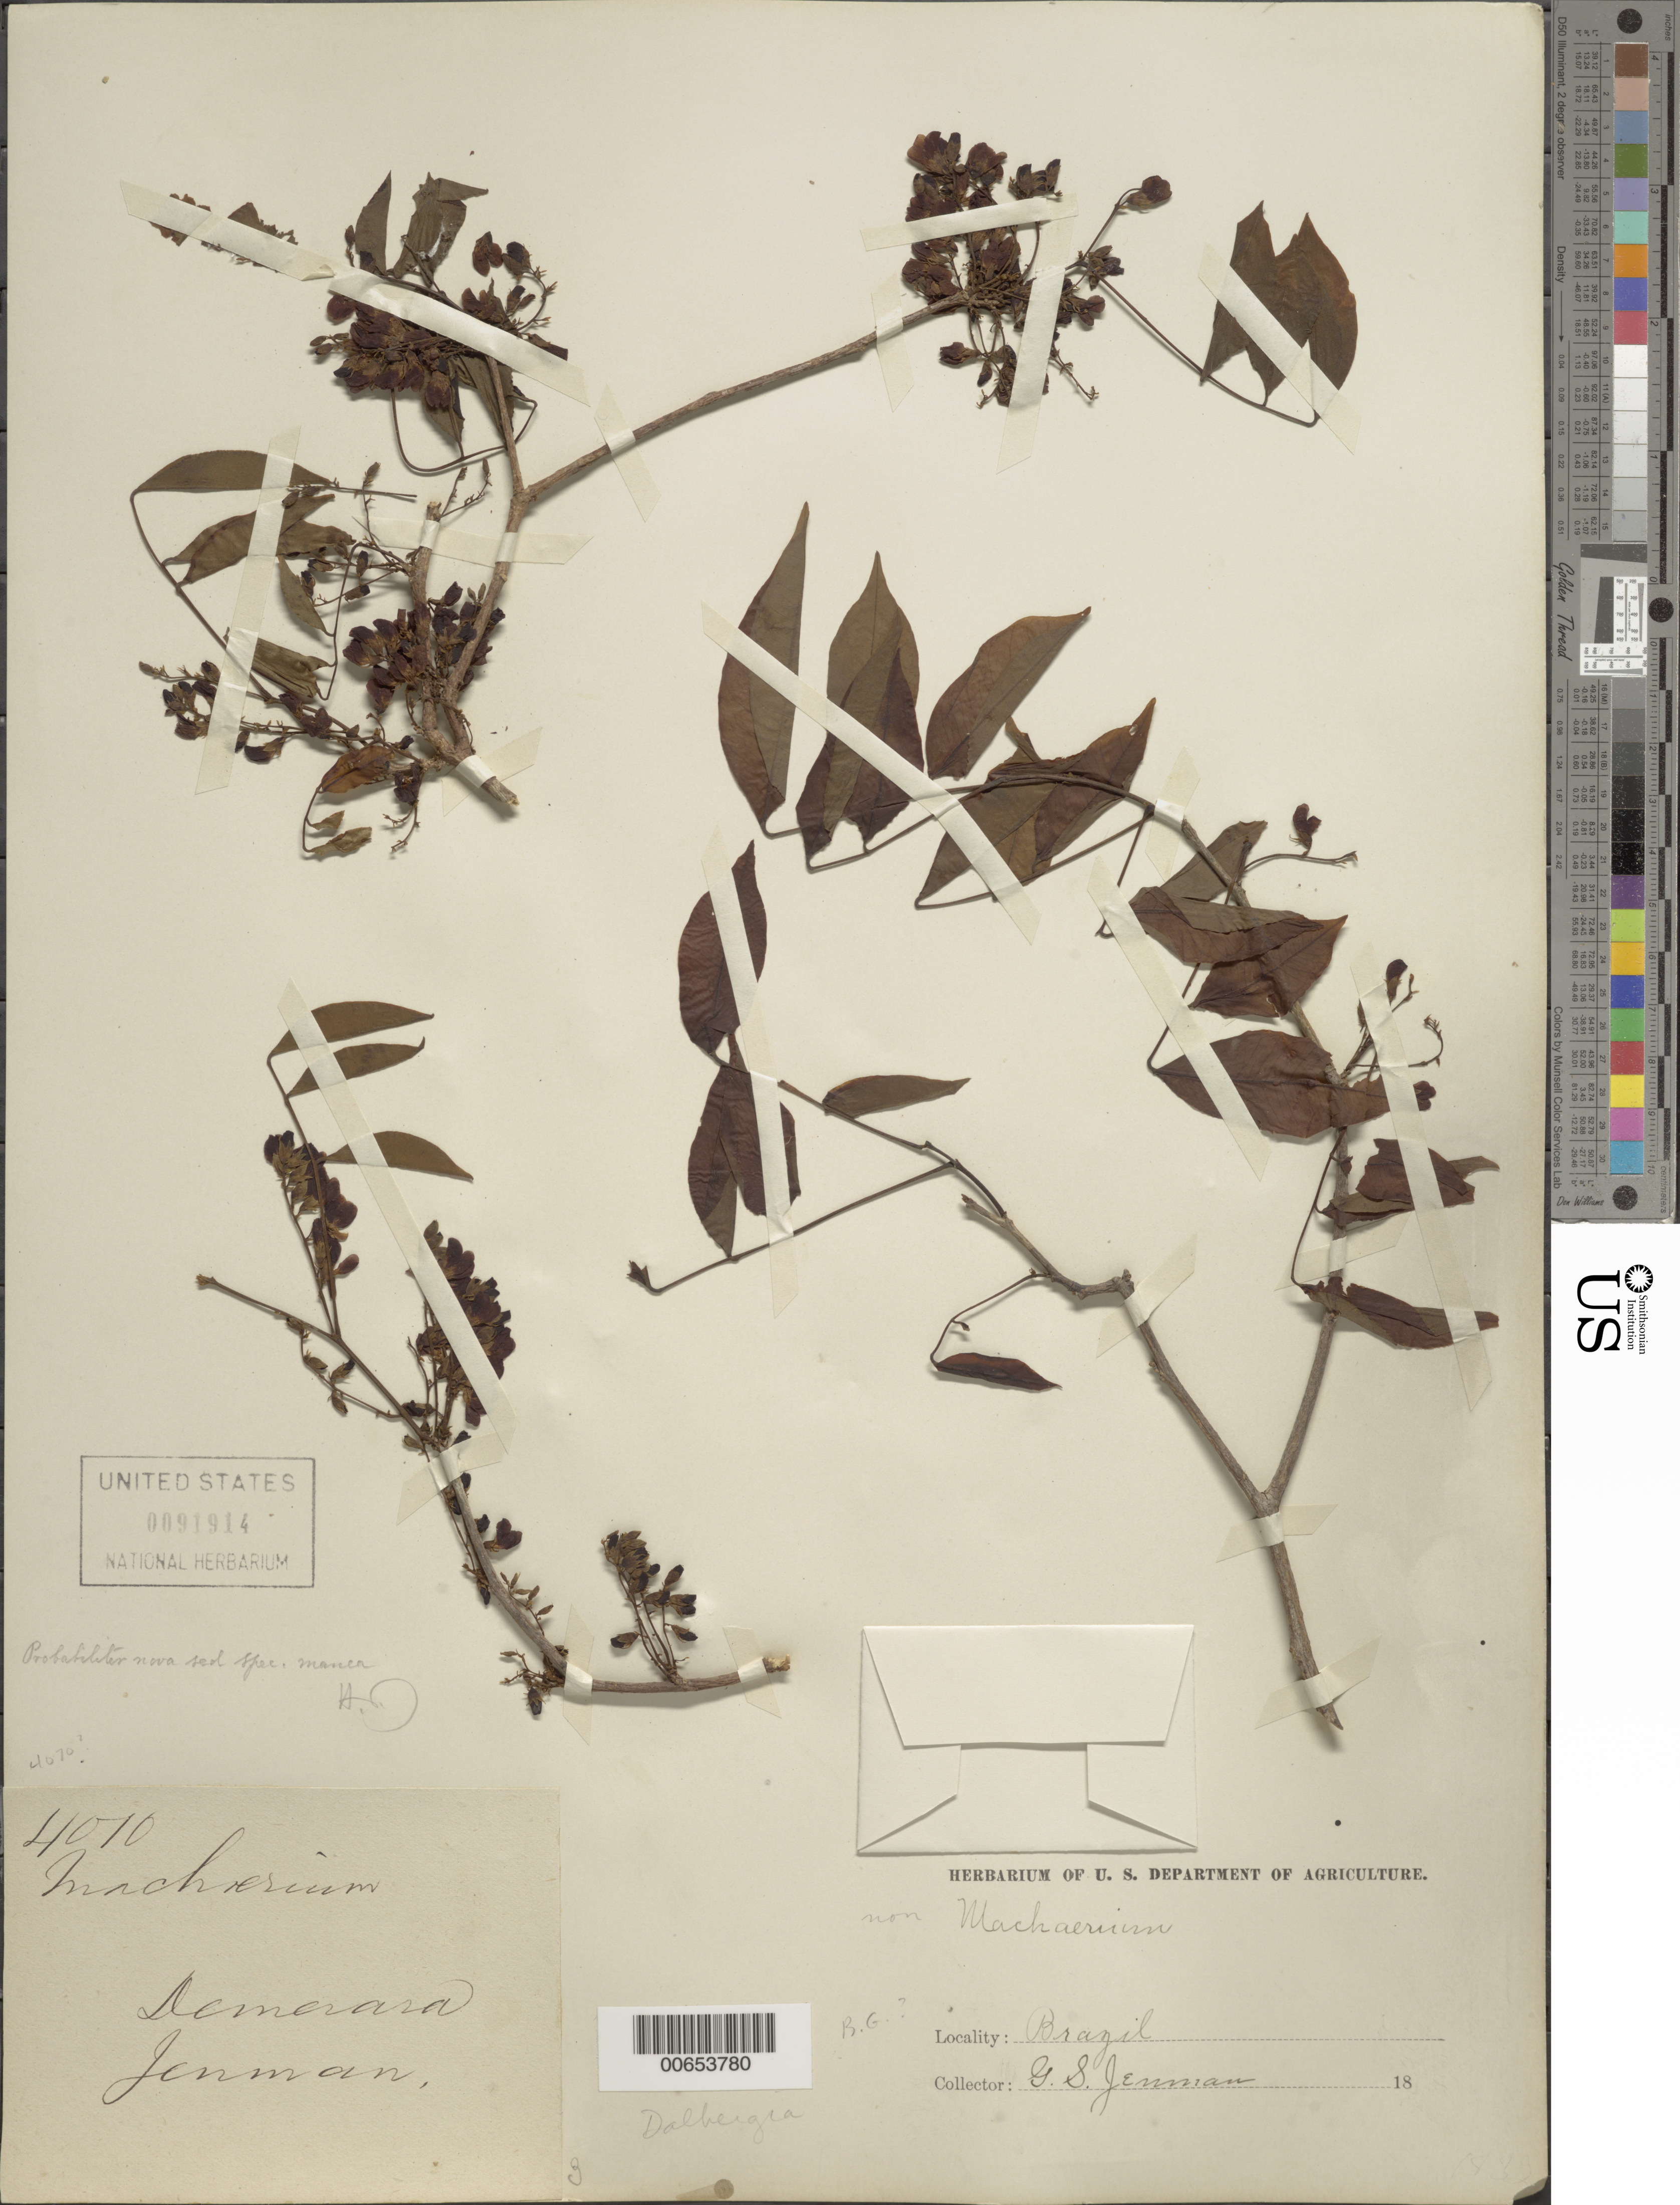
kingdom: Plantae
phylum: Tracheophyta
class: Magnoliopsida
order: Fabales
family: Fabaceae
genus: Dalbergia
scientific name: Dalbergia sp.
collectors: G. S. Jenman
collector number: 4070 ?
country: Guyana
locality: Demerara